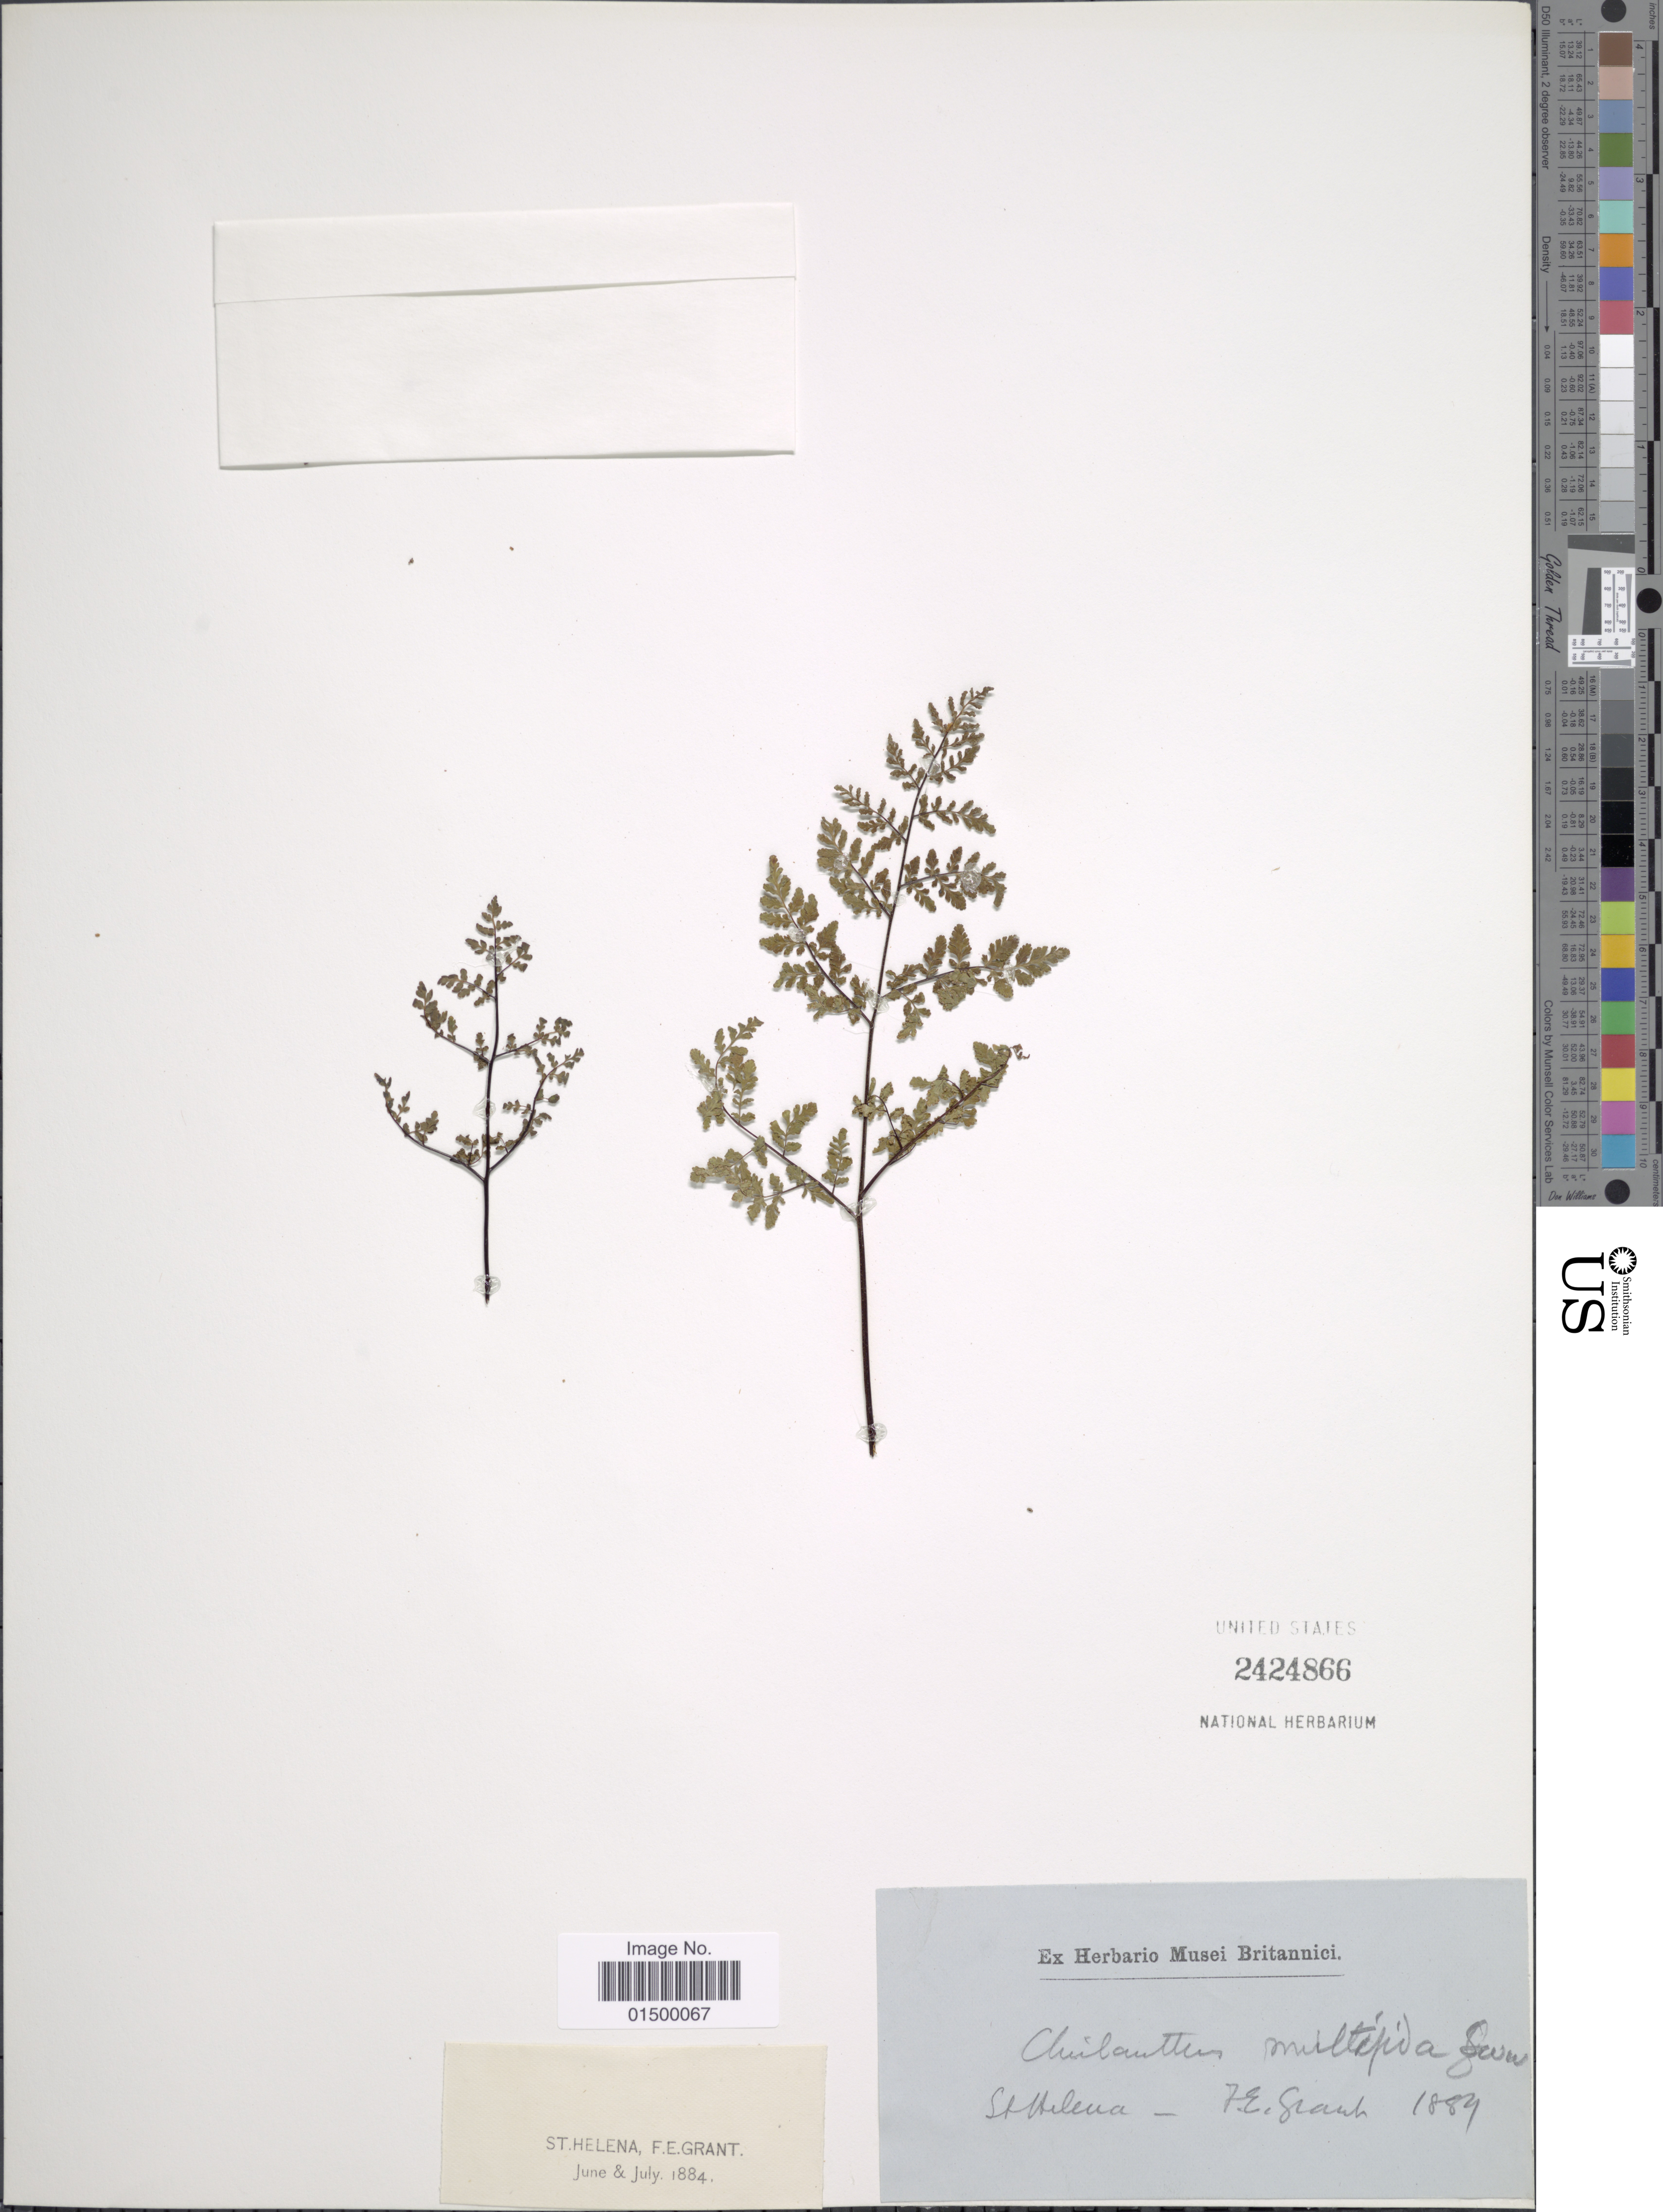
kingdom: Plantae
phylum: Tracheophyta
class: Polypodiopsida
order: Polypodiales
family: Pteridaceae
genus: Cheilanthes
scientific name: Cheilanthes multifida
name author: Sw.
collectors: F. Grant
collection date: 1884-06/1884-07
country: St. Helena Islands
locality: St.Helena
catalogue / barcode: US 2424866